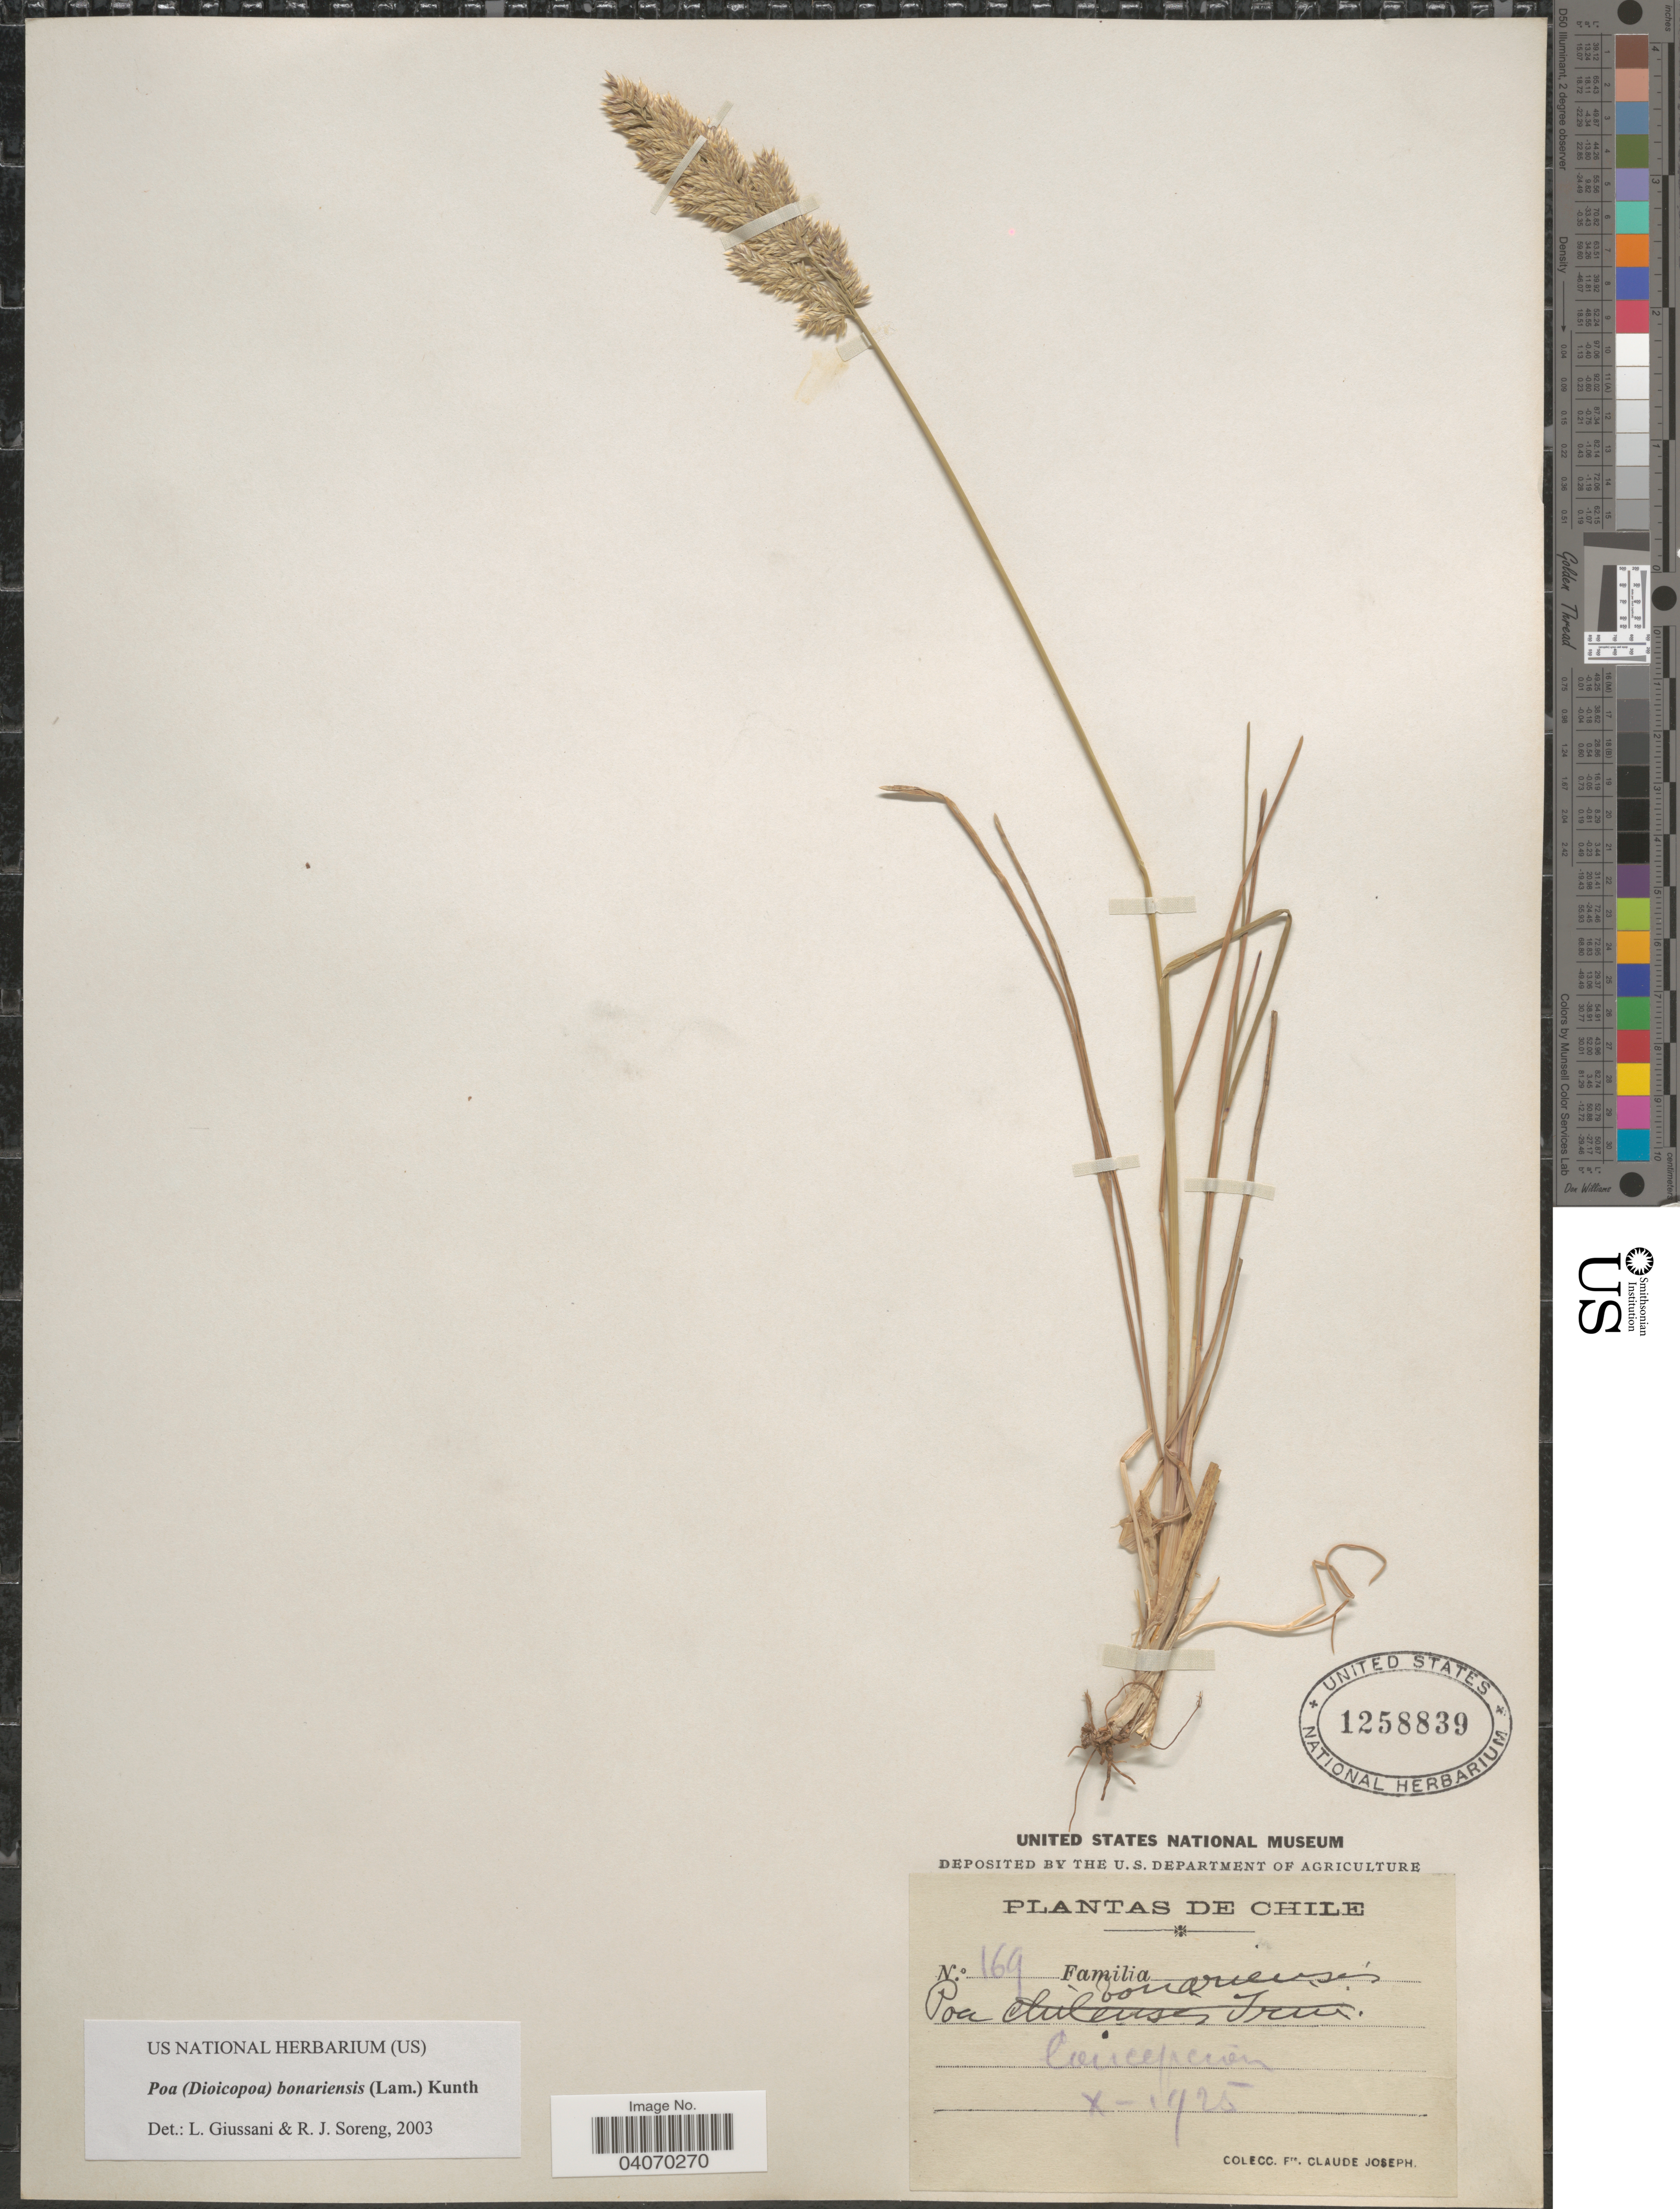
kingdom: Plantae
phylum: Tracheophyta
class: Liliopsida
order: Poales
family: Poaceae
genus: Poa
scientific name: Poa bonariensis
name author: (Lam.) Kunth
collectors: Bro. Claude-Joseph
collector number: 169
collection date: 1925-10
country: Chile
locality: Concepcion.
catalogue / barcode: US 1258839